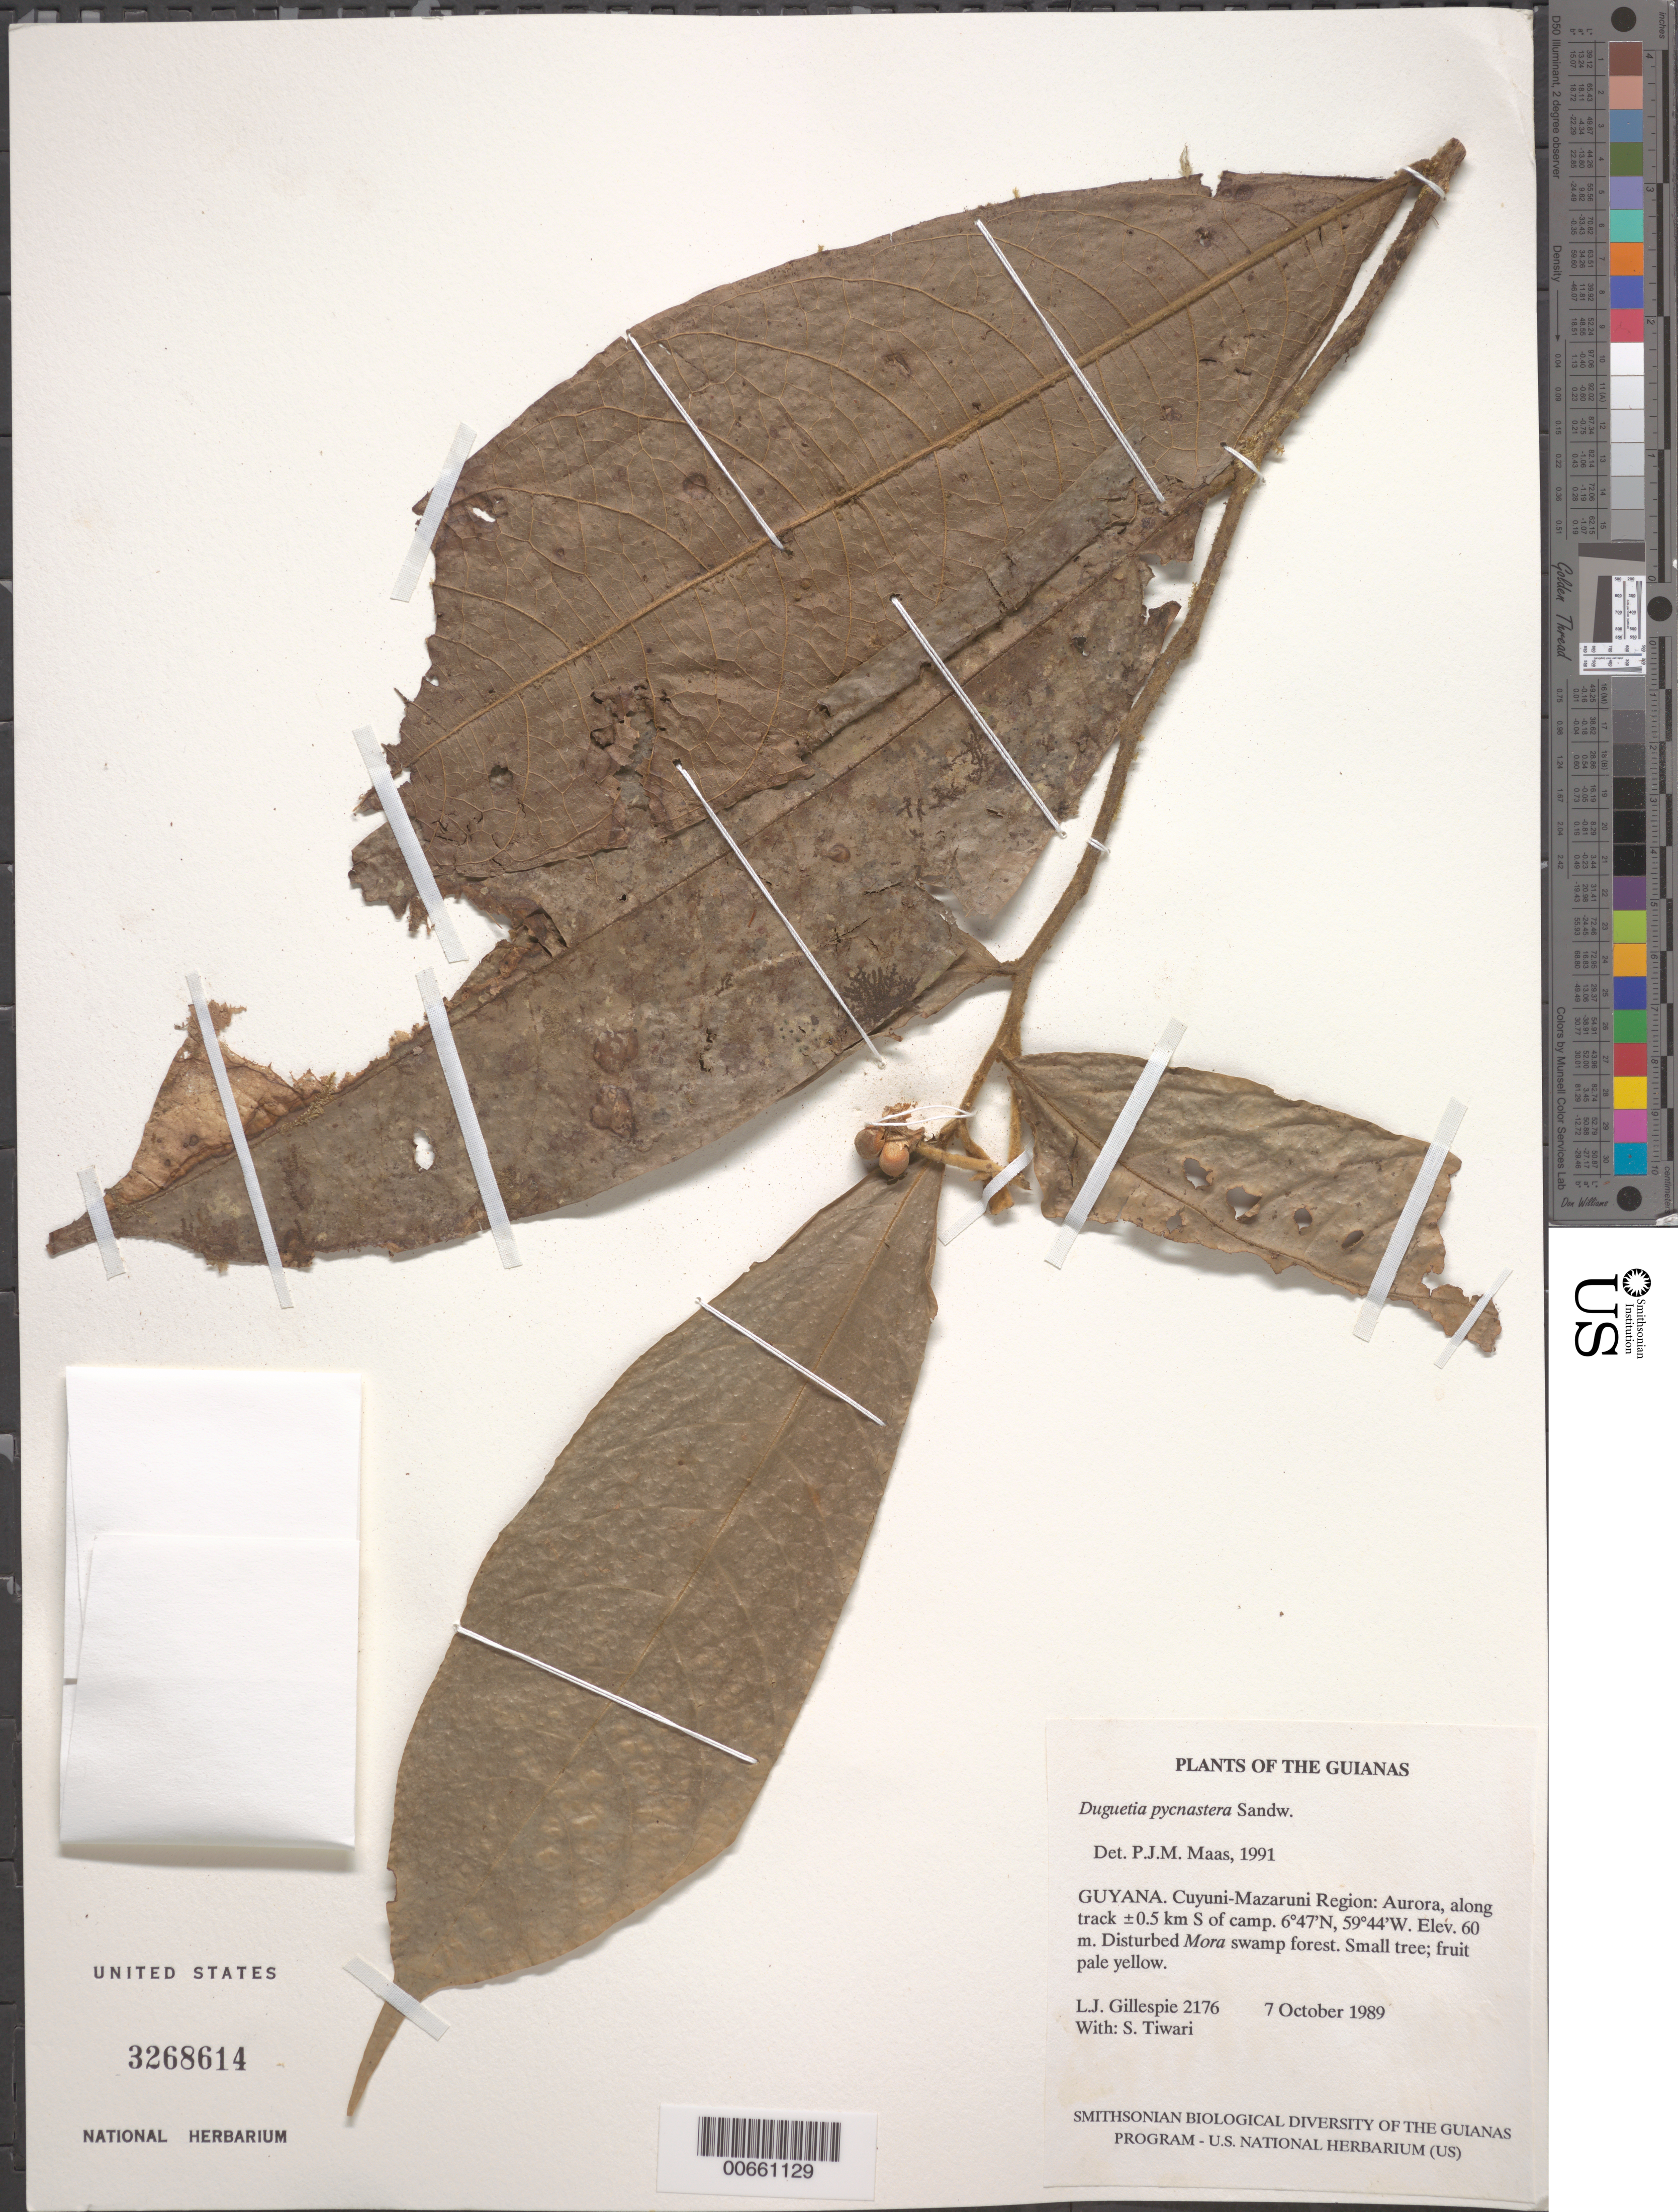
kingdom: Plantae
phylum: Tracheophyta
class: Magnoliopsida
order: Magnoliales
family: Annonaceae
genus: Duguetia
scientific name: Duguetia pycnastera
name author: Sandwith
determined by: Maas, Paul J. M.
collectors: L. J. Gillespie & S. Tiwari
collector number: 2176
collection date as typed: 7 October 1989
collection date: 1989-10-07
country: Guyana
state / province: Cuyuni-Mazaruni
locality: Aurora, along track ±0.5 km S of camp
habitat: Disturbed Mora swamp forest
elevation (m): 60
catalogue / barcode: US 3268614